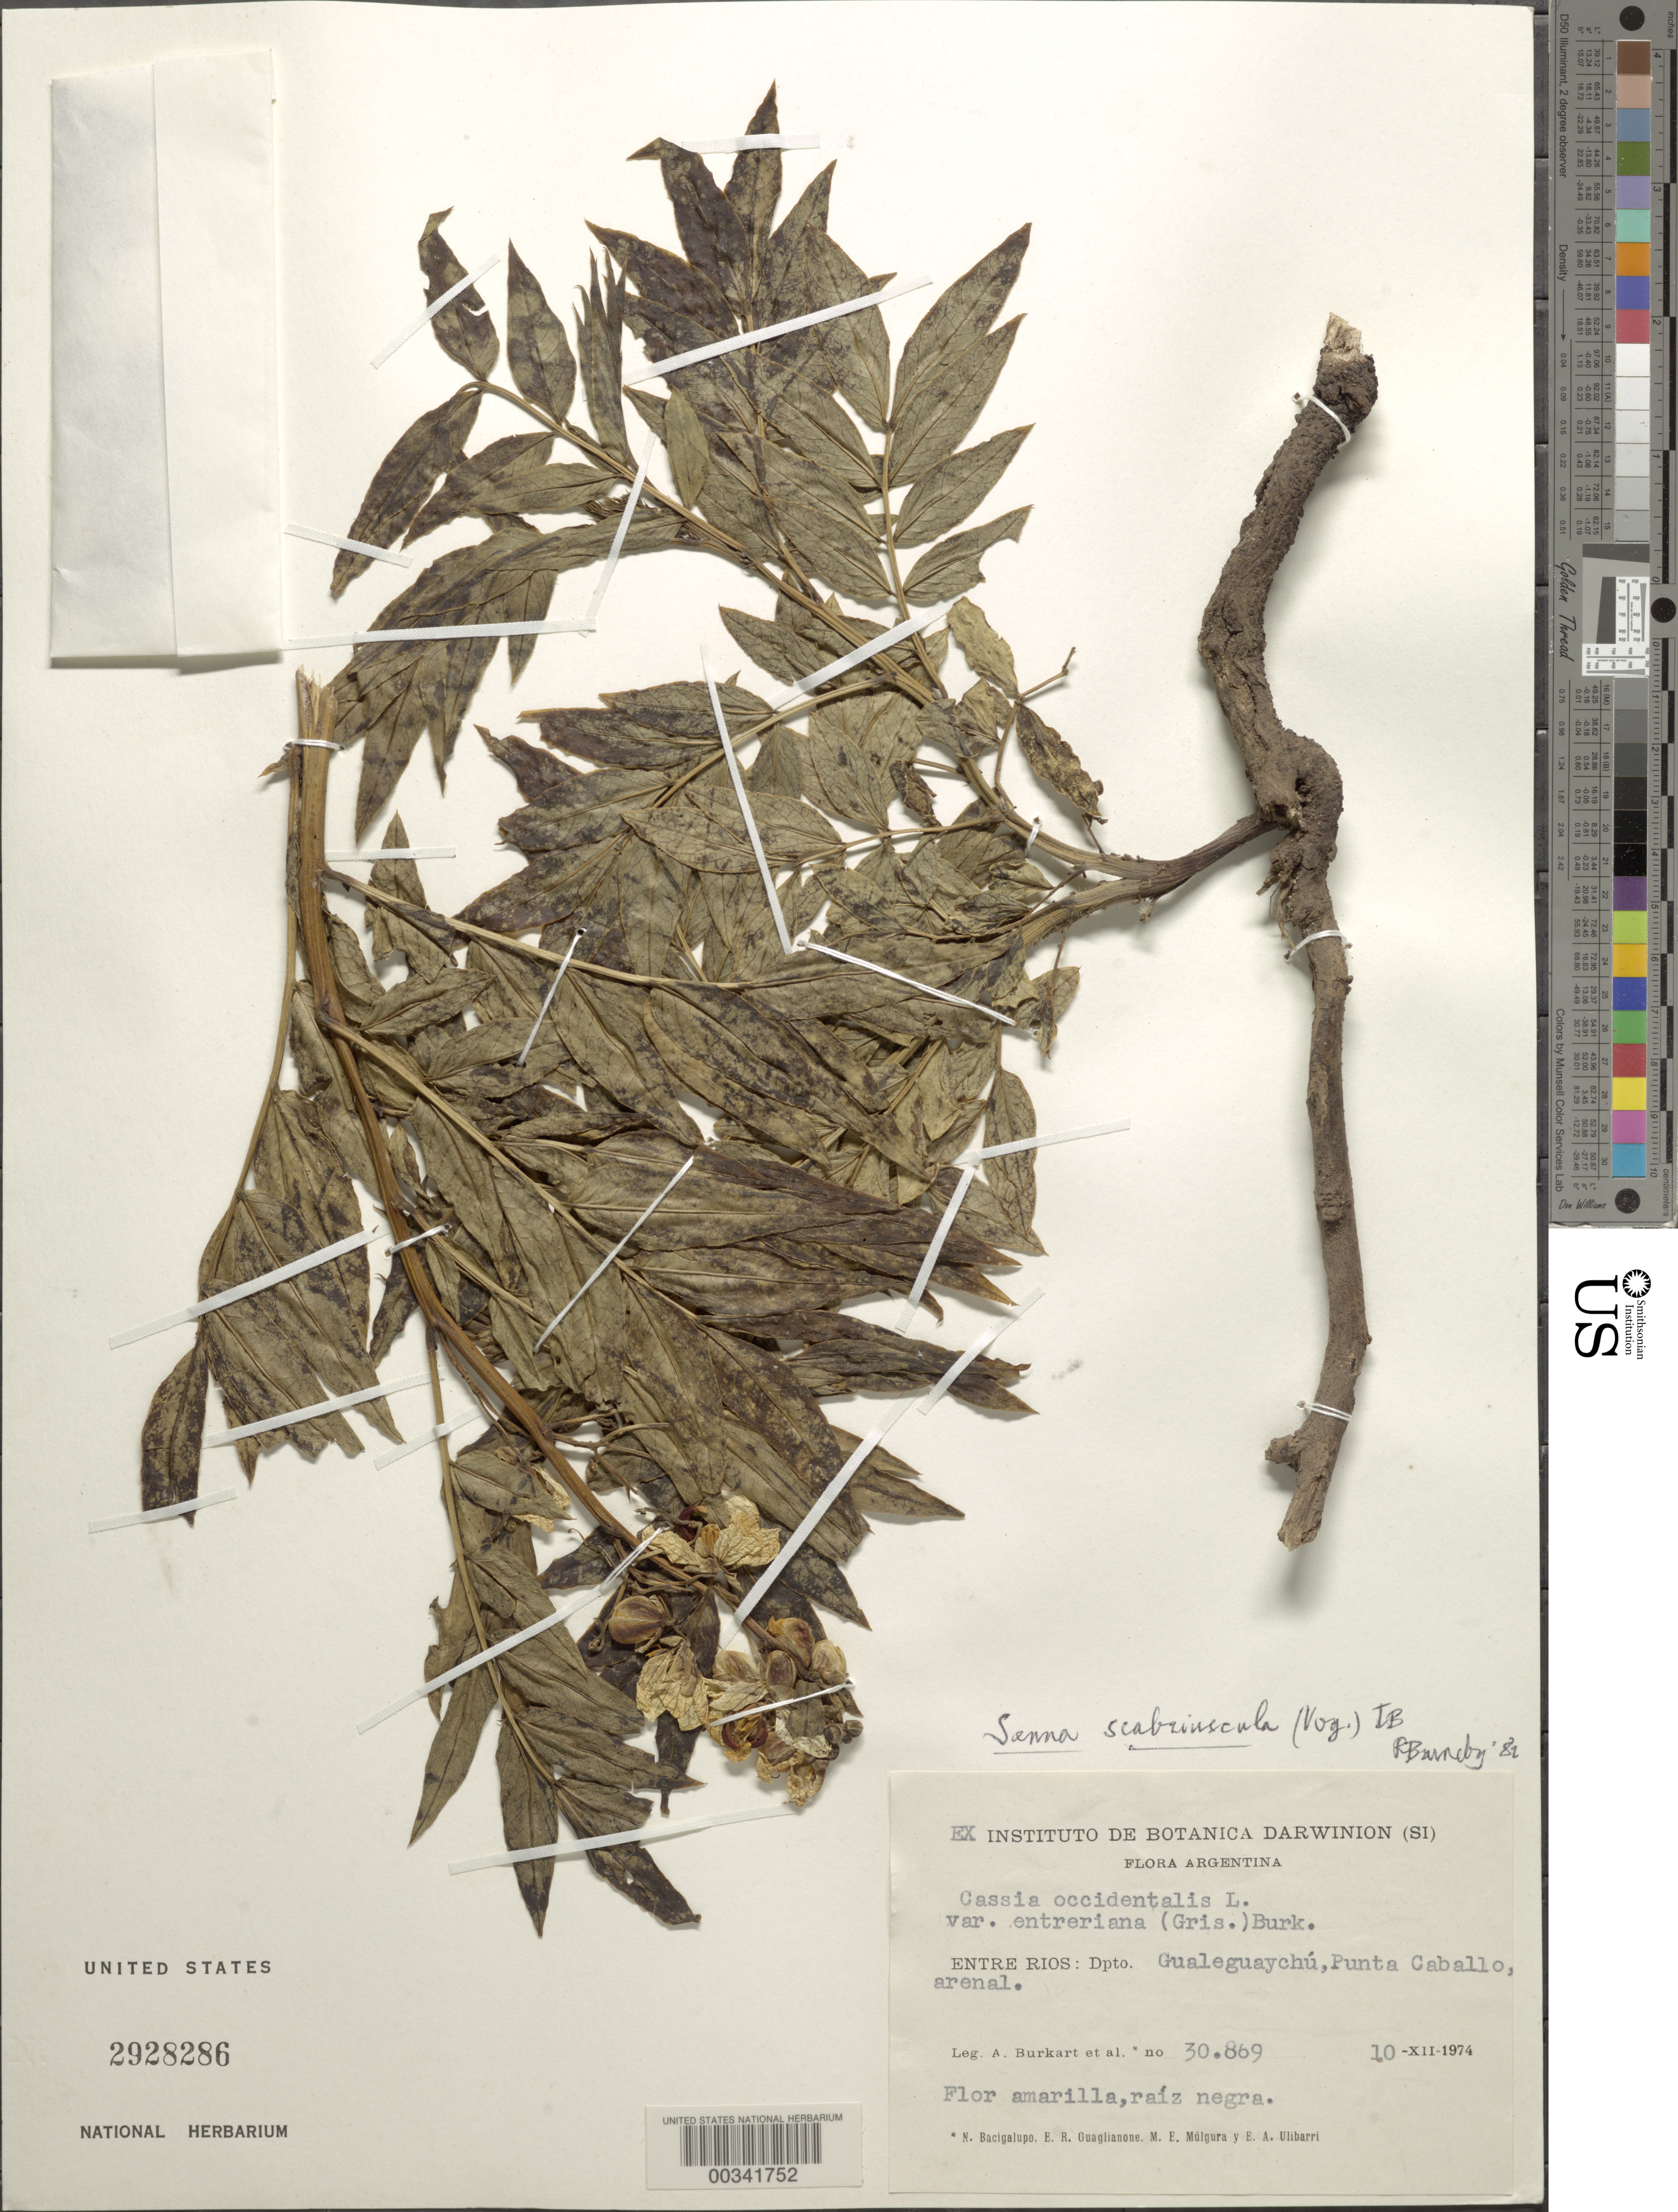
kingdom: Plantae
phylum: Tracheophyta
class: Magnoliopsida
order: Fabales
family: Fabaceae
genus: Senna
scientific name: Senna scabriuscula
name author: (Vogel) H.S. Irwin & Barneby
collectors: A. E. Burkart, N. M. Bacigalupo, E. R. Guaglianone, M. Mulgura & E. A. Ulibarri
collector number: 30869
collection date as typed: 10 Dec 1974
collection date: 1974-12-10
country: Argentina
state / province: Entre Ríos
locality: Gualeguaychu, Punta Caballo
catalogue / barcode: US 2928286